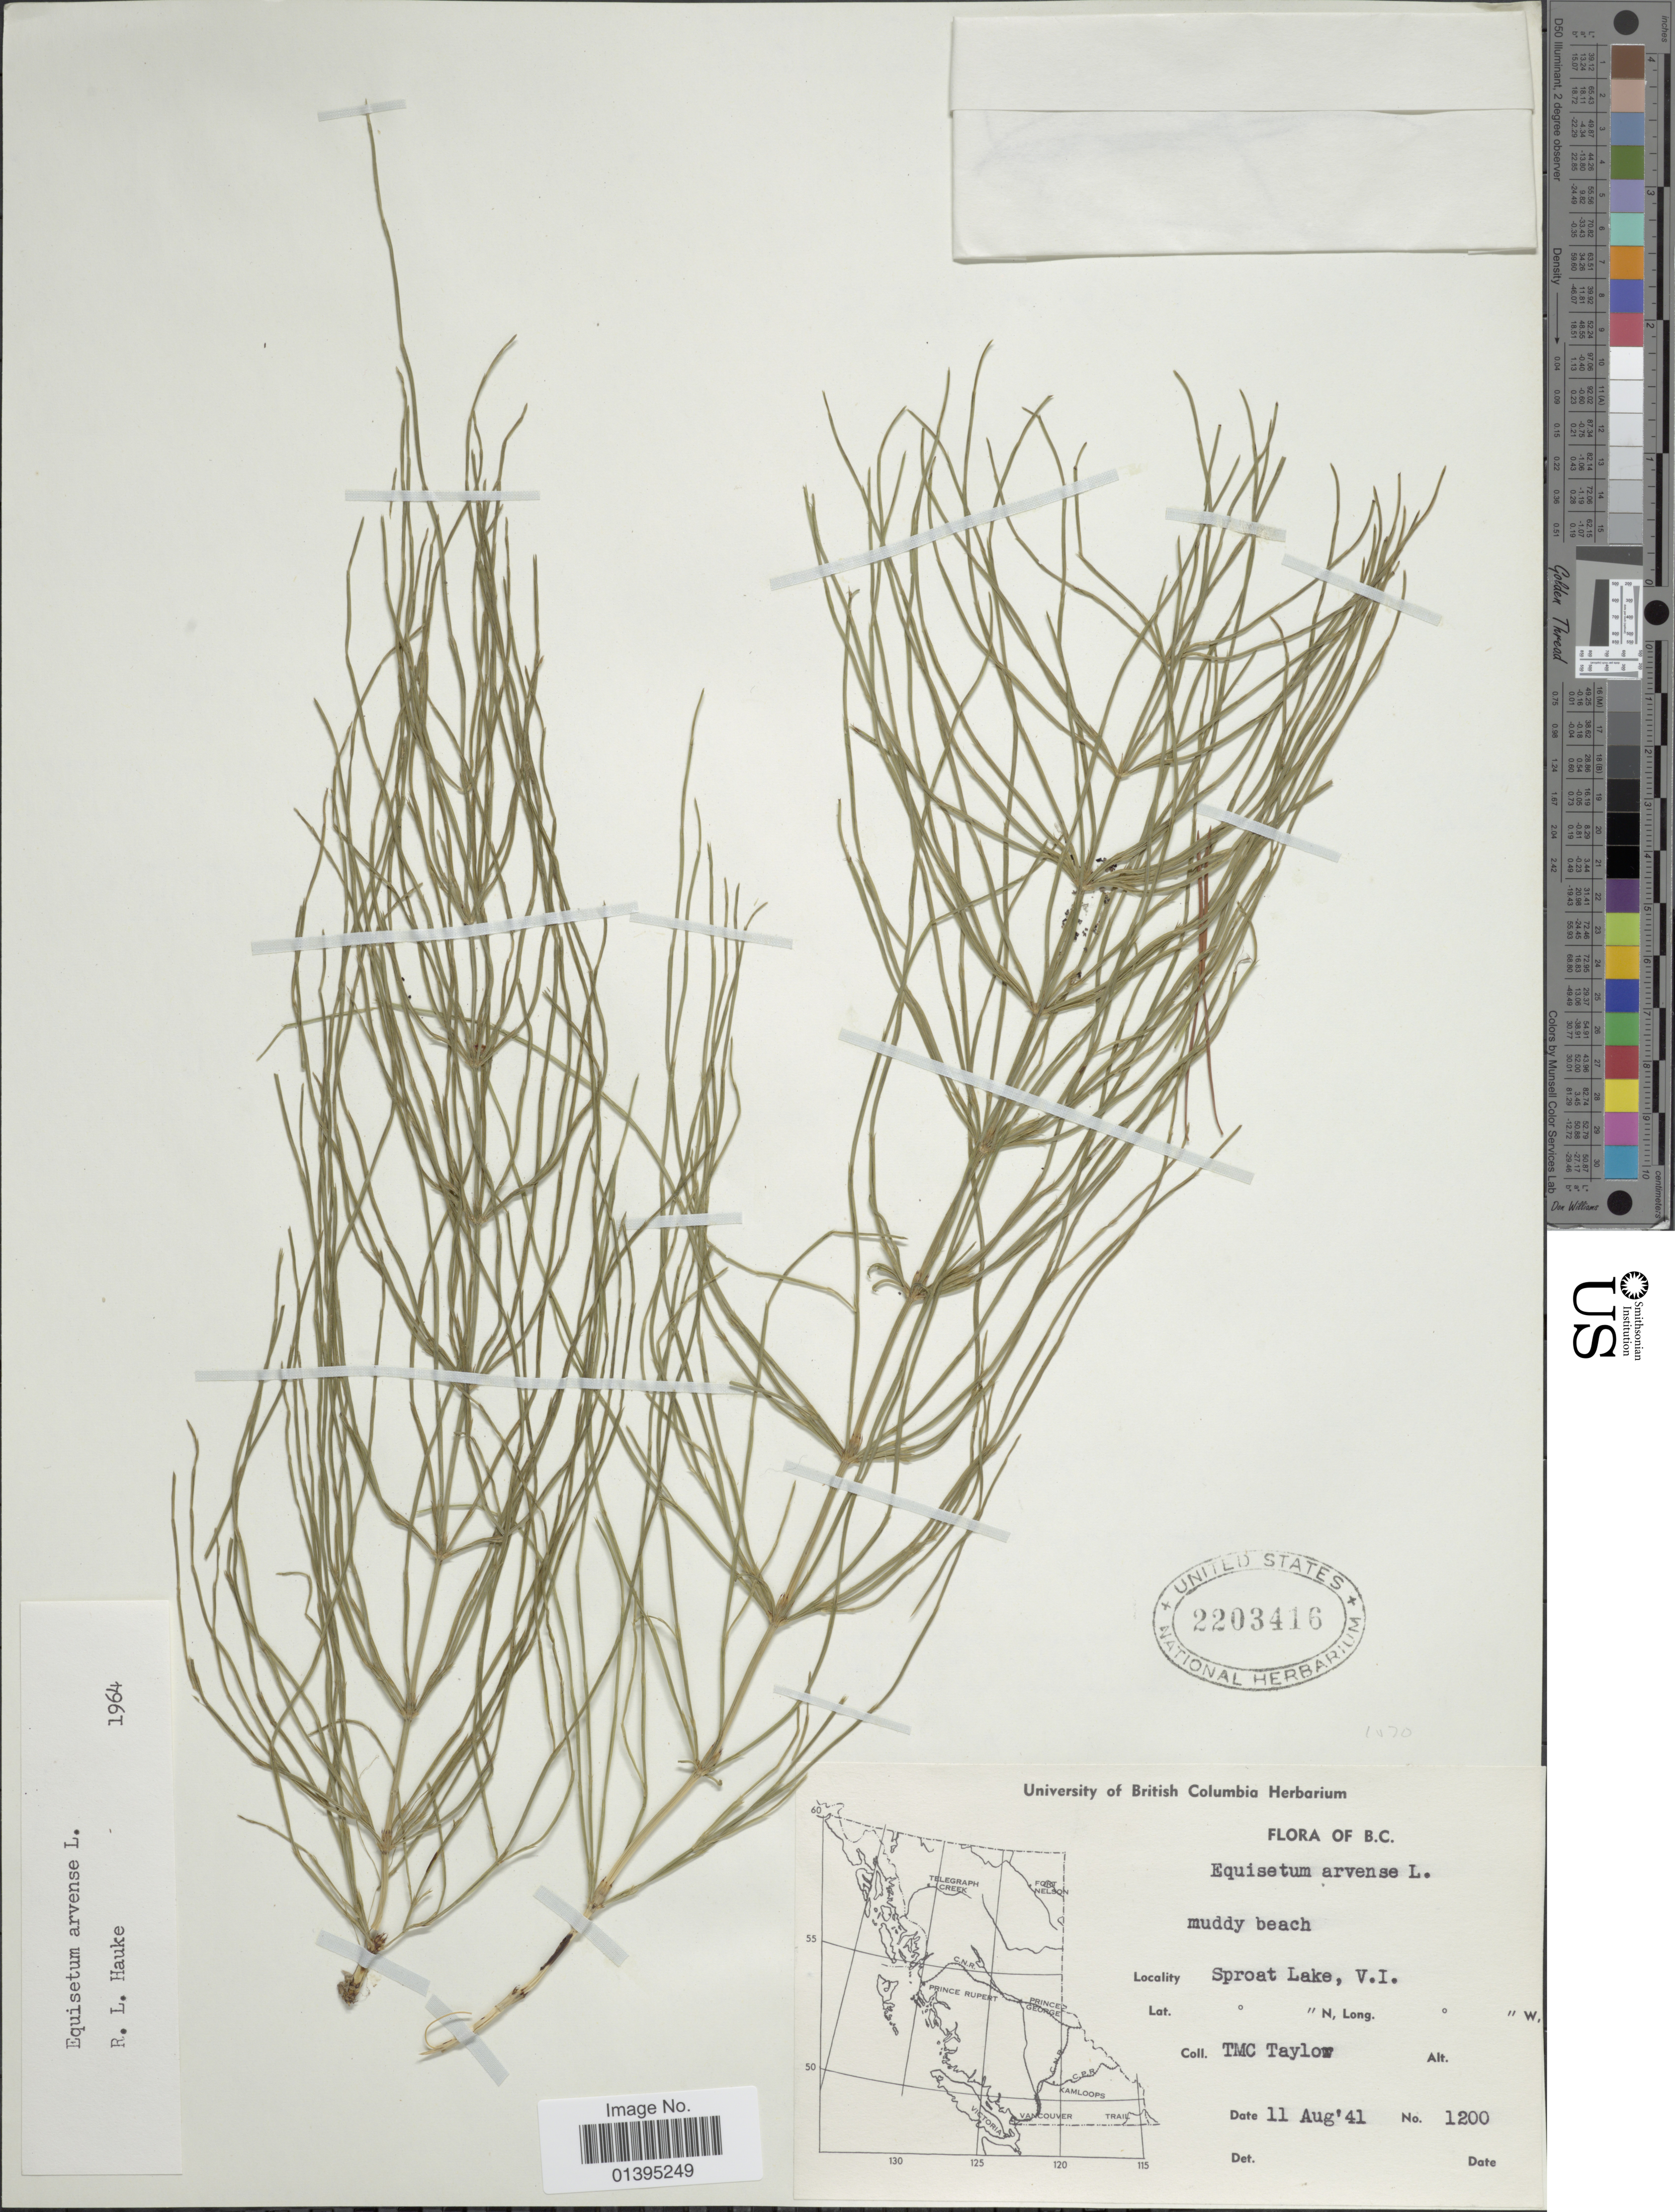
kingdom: Plantae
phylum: Tracheophyta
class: Polypodiopsida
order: Equisetales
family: Equisetaceae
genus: Equisetum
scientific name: Equisetum arvense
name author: L.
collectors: T. M. C. Taylor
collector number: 1200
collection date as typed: Transcribed d/m/y: 11/8/41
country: Canada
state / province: British Columbia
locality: Sproat Lake, V. I.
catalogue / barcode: US 2203416